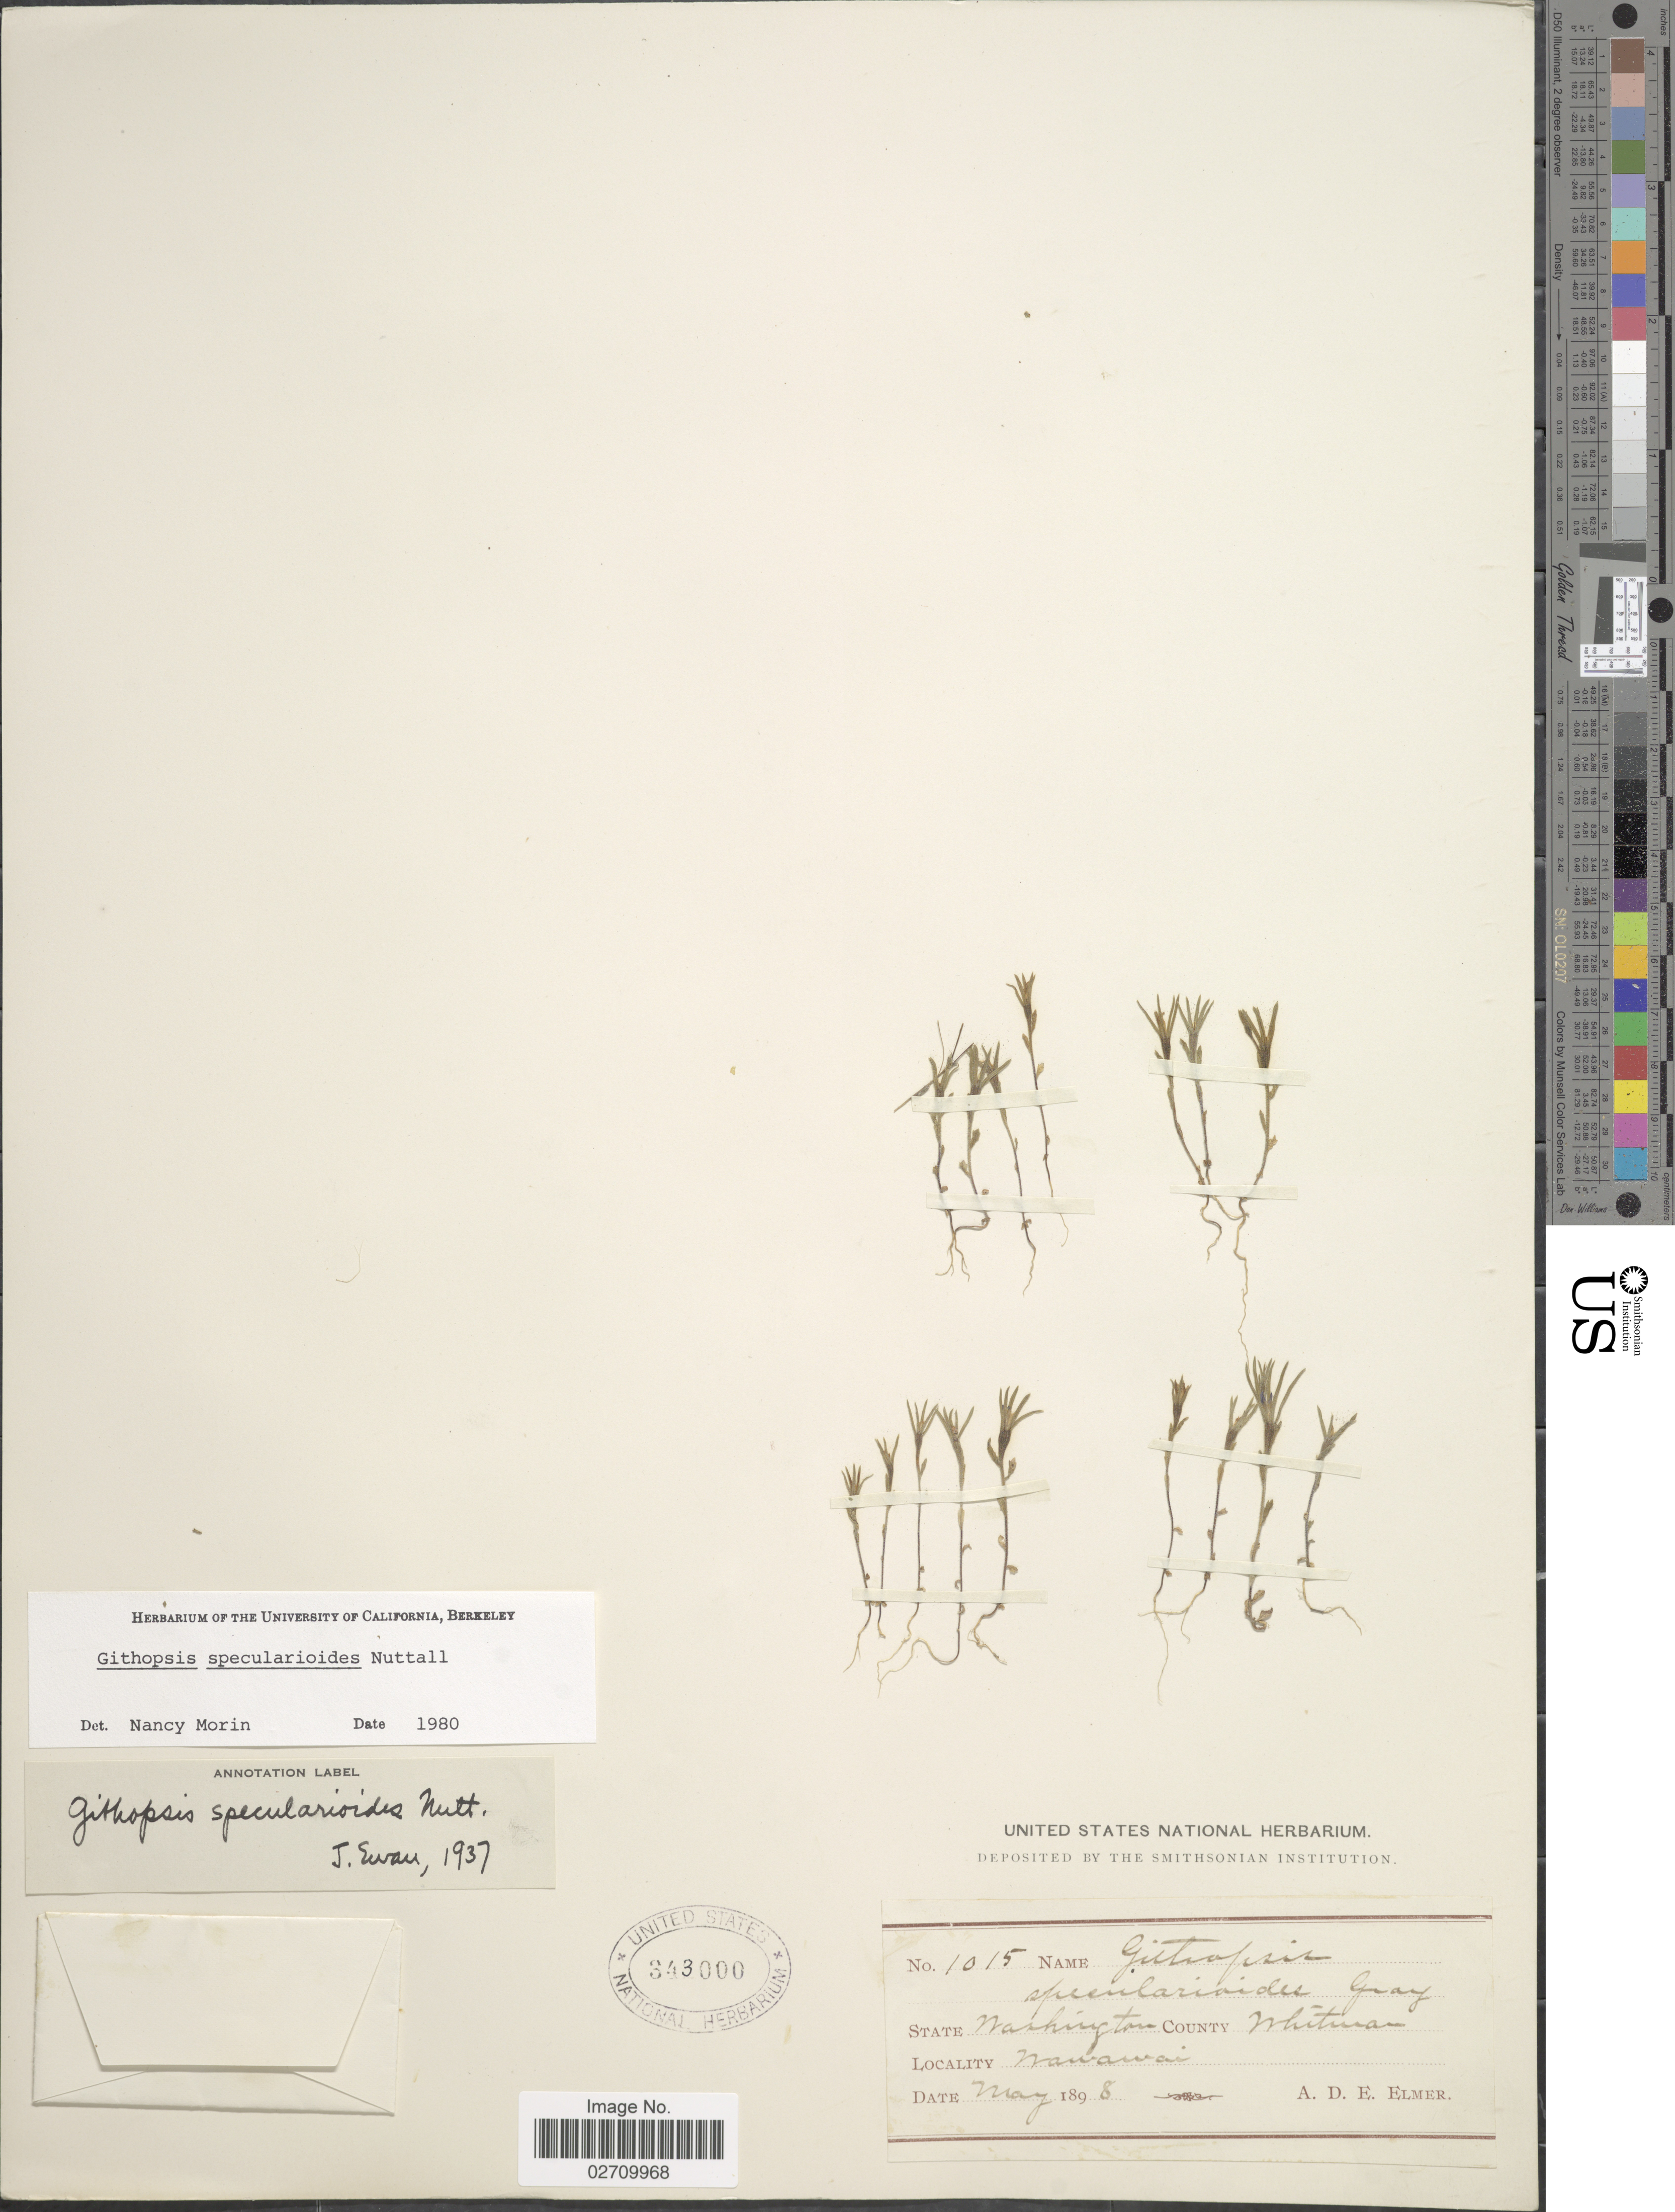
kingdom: Plantae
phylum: Tracheophyta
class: Magnoliopsida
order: Asterales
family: Campanulaceae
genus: Githopsis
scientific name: Githopsis specularioides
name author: Nutt.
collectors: A. D. E. Elmer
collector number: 1015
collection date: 1898-05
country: United States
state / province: Washington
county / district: Whitman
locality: County Whitman. Wawawai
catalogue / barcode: US 343000